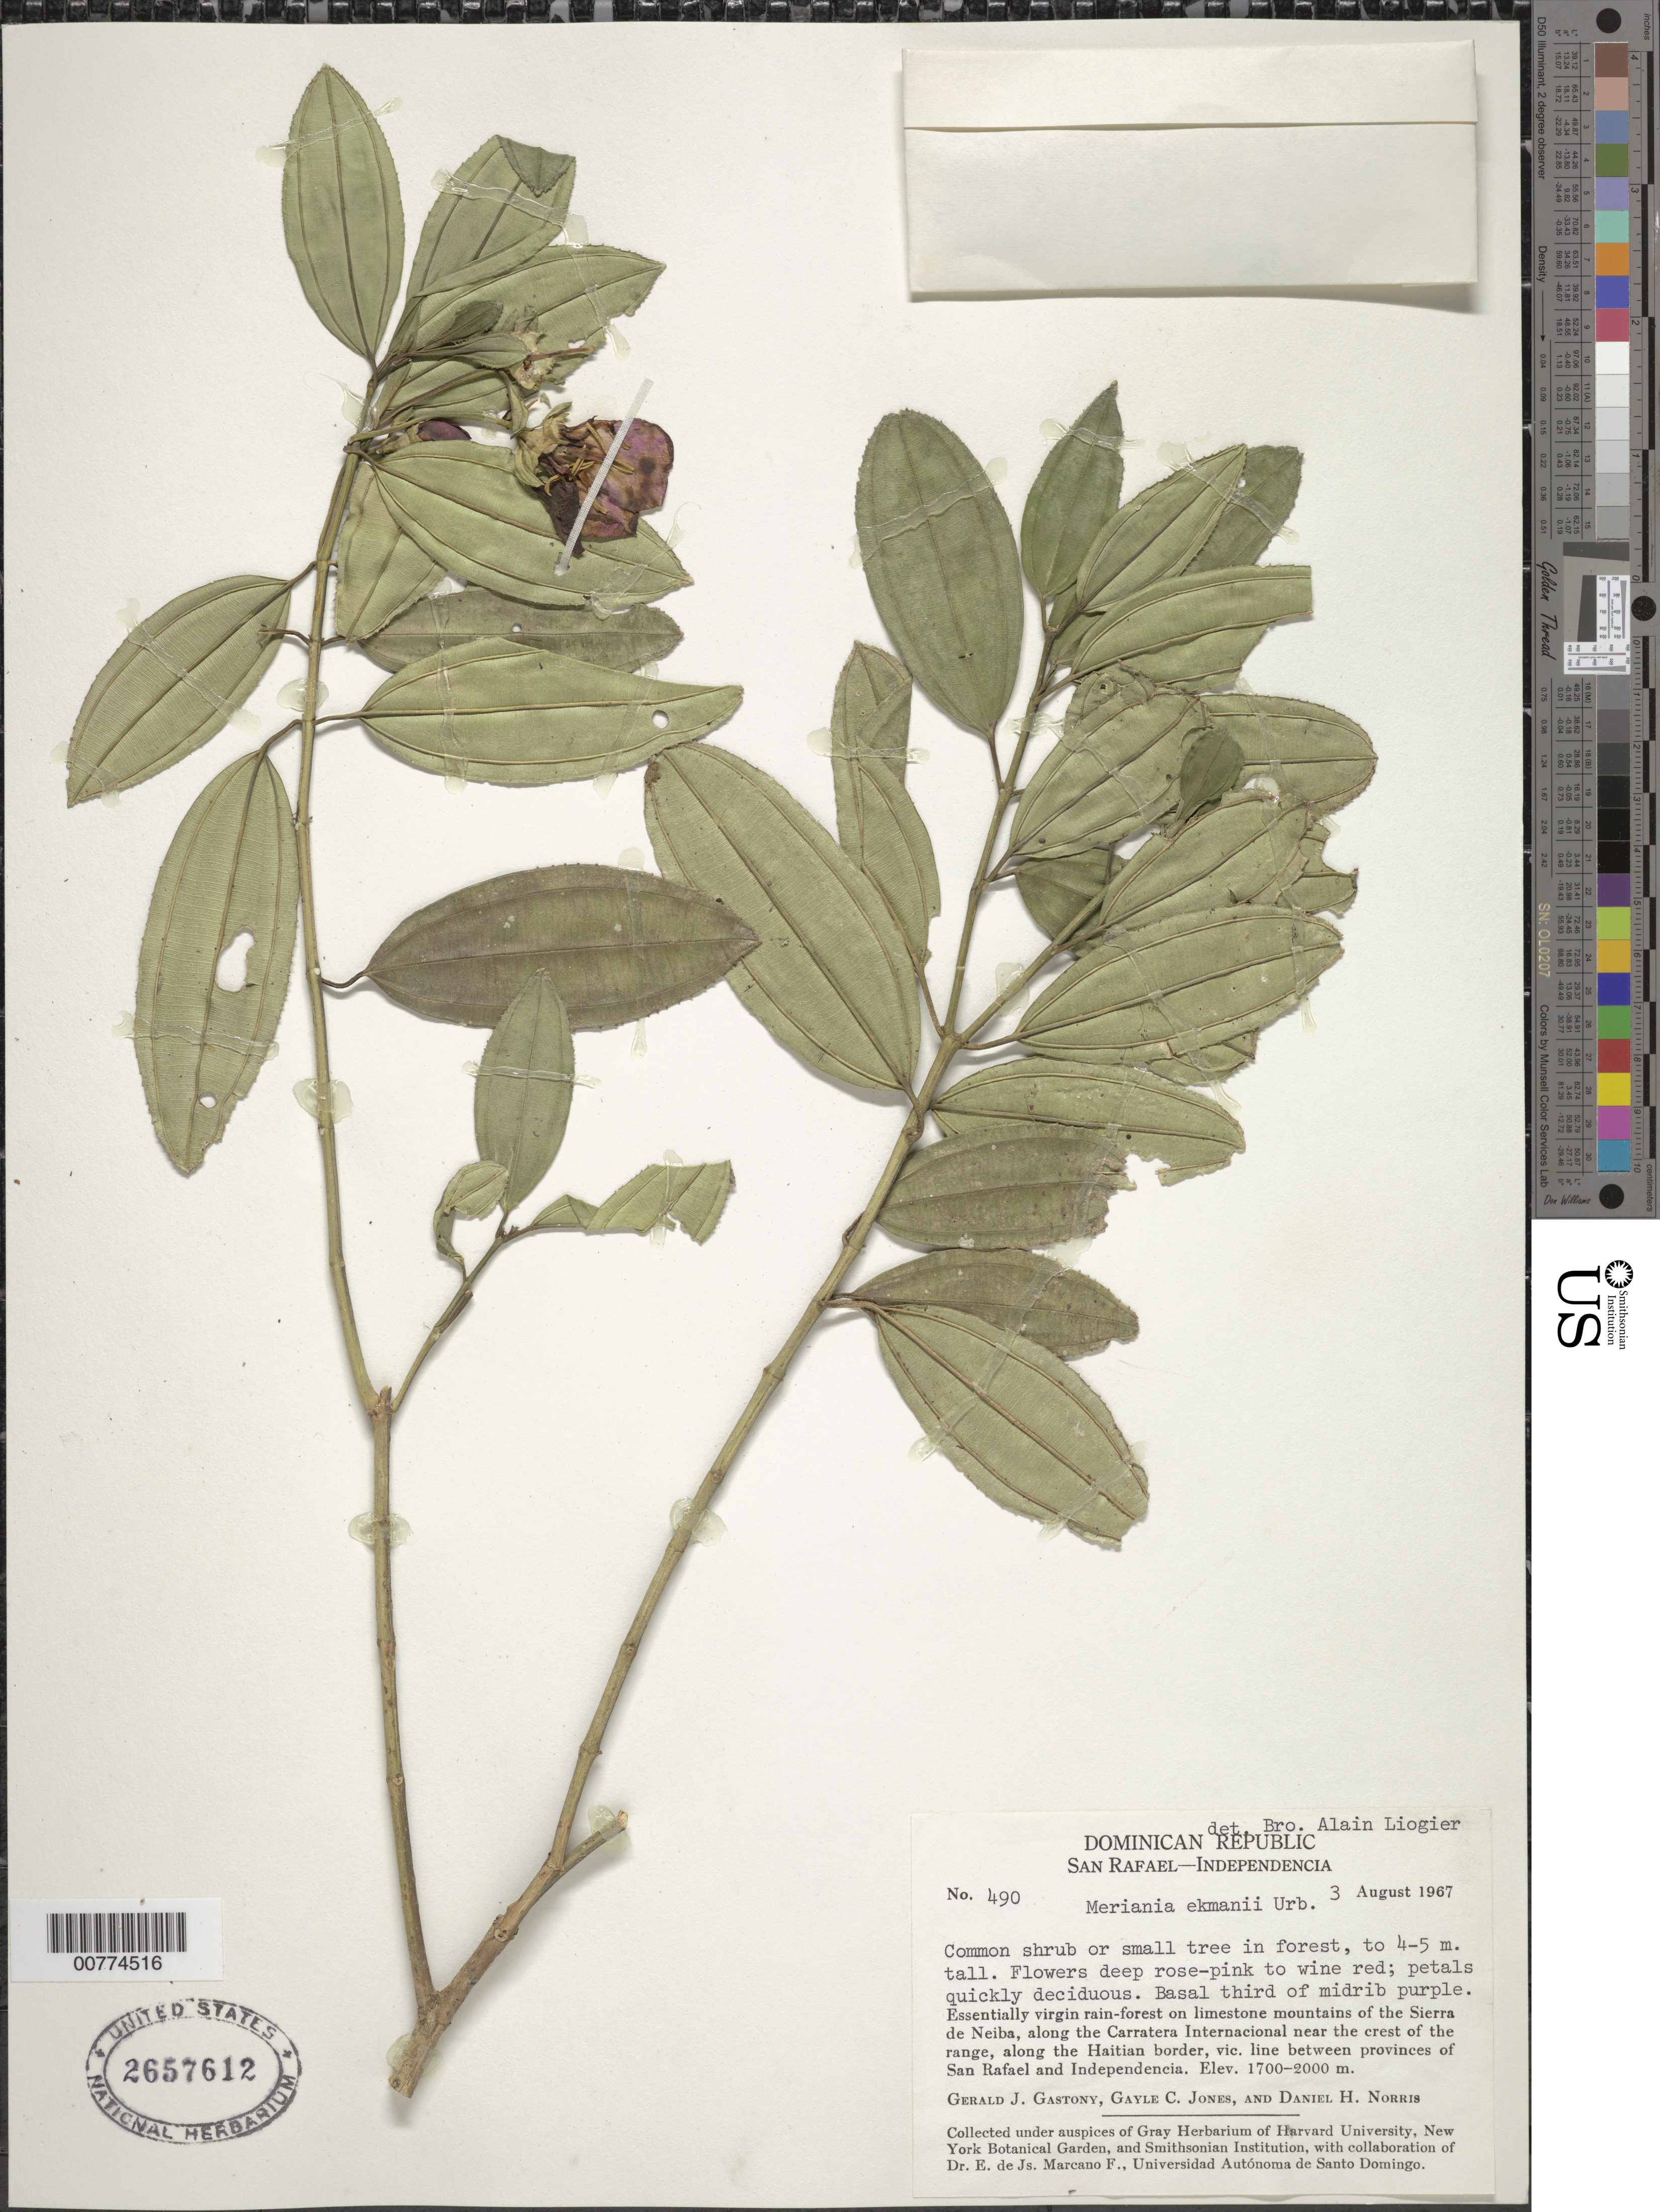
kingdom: Plantae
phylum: Tracheophyta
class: Magnoliopsida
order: Myrtales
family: Melastomataceae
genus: Meriania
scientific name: Meriania ekmanii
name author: Urb.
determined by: Liogier, Alain H.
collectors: G. Gastony, G. C. Jones & D. H. Norris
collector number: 490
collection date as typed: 03 Aug 1967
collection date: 1967-08-03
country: Dominican Republic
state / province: Independencia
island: Hispaniola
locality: Sierra de Neiba, along the Carretera Internacional near the crest of the range, along the Haitian border, vic. line between provinces of San Rafael and Independencia.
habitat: Essentially virgin rain-forest on limestone mountains.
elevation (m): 1700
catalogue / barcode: US 2657612